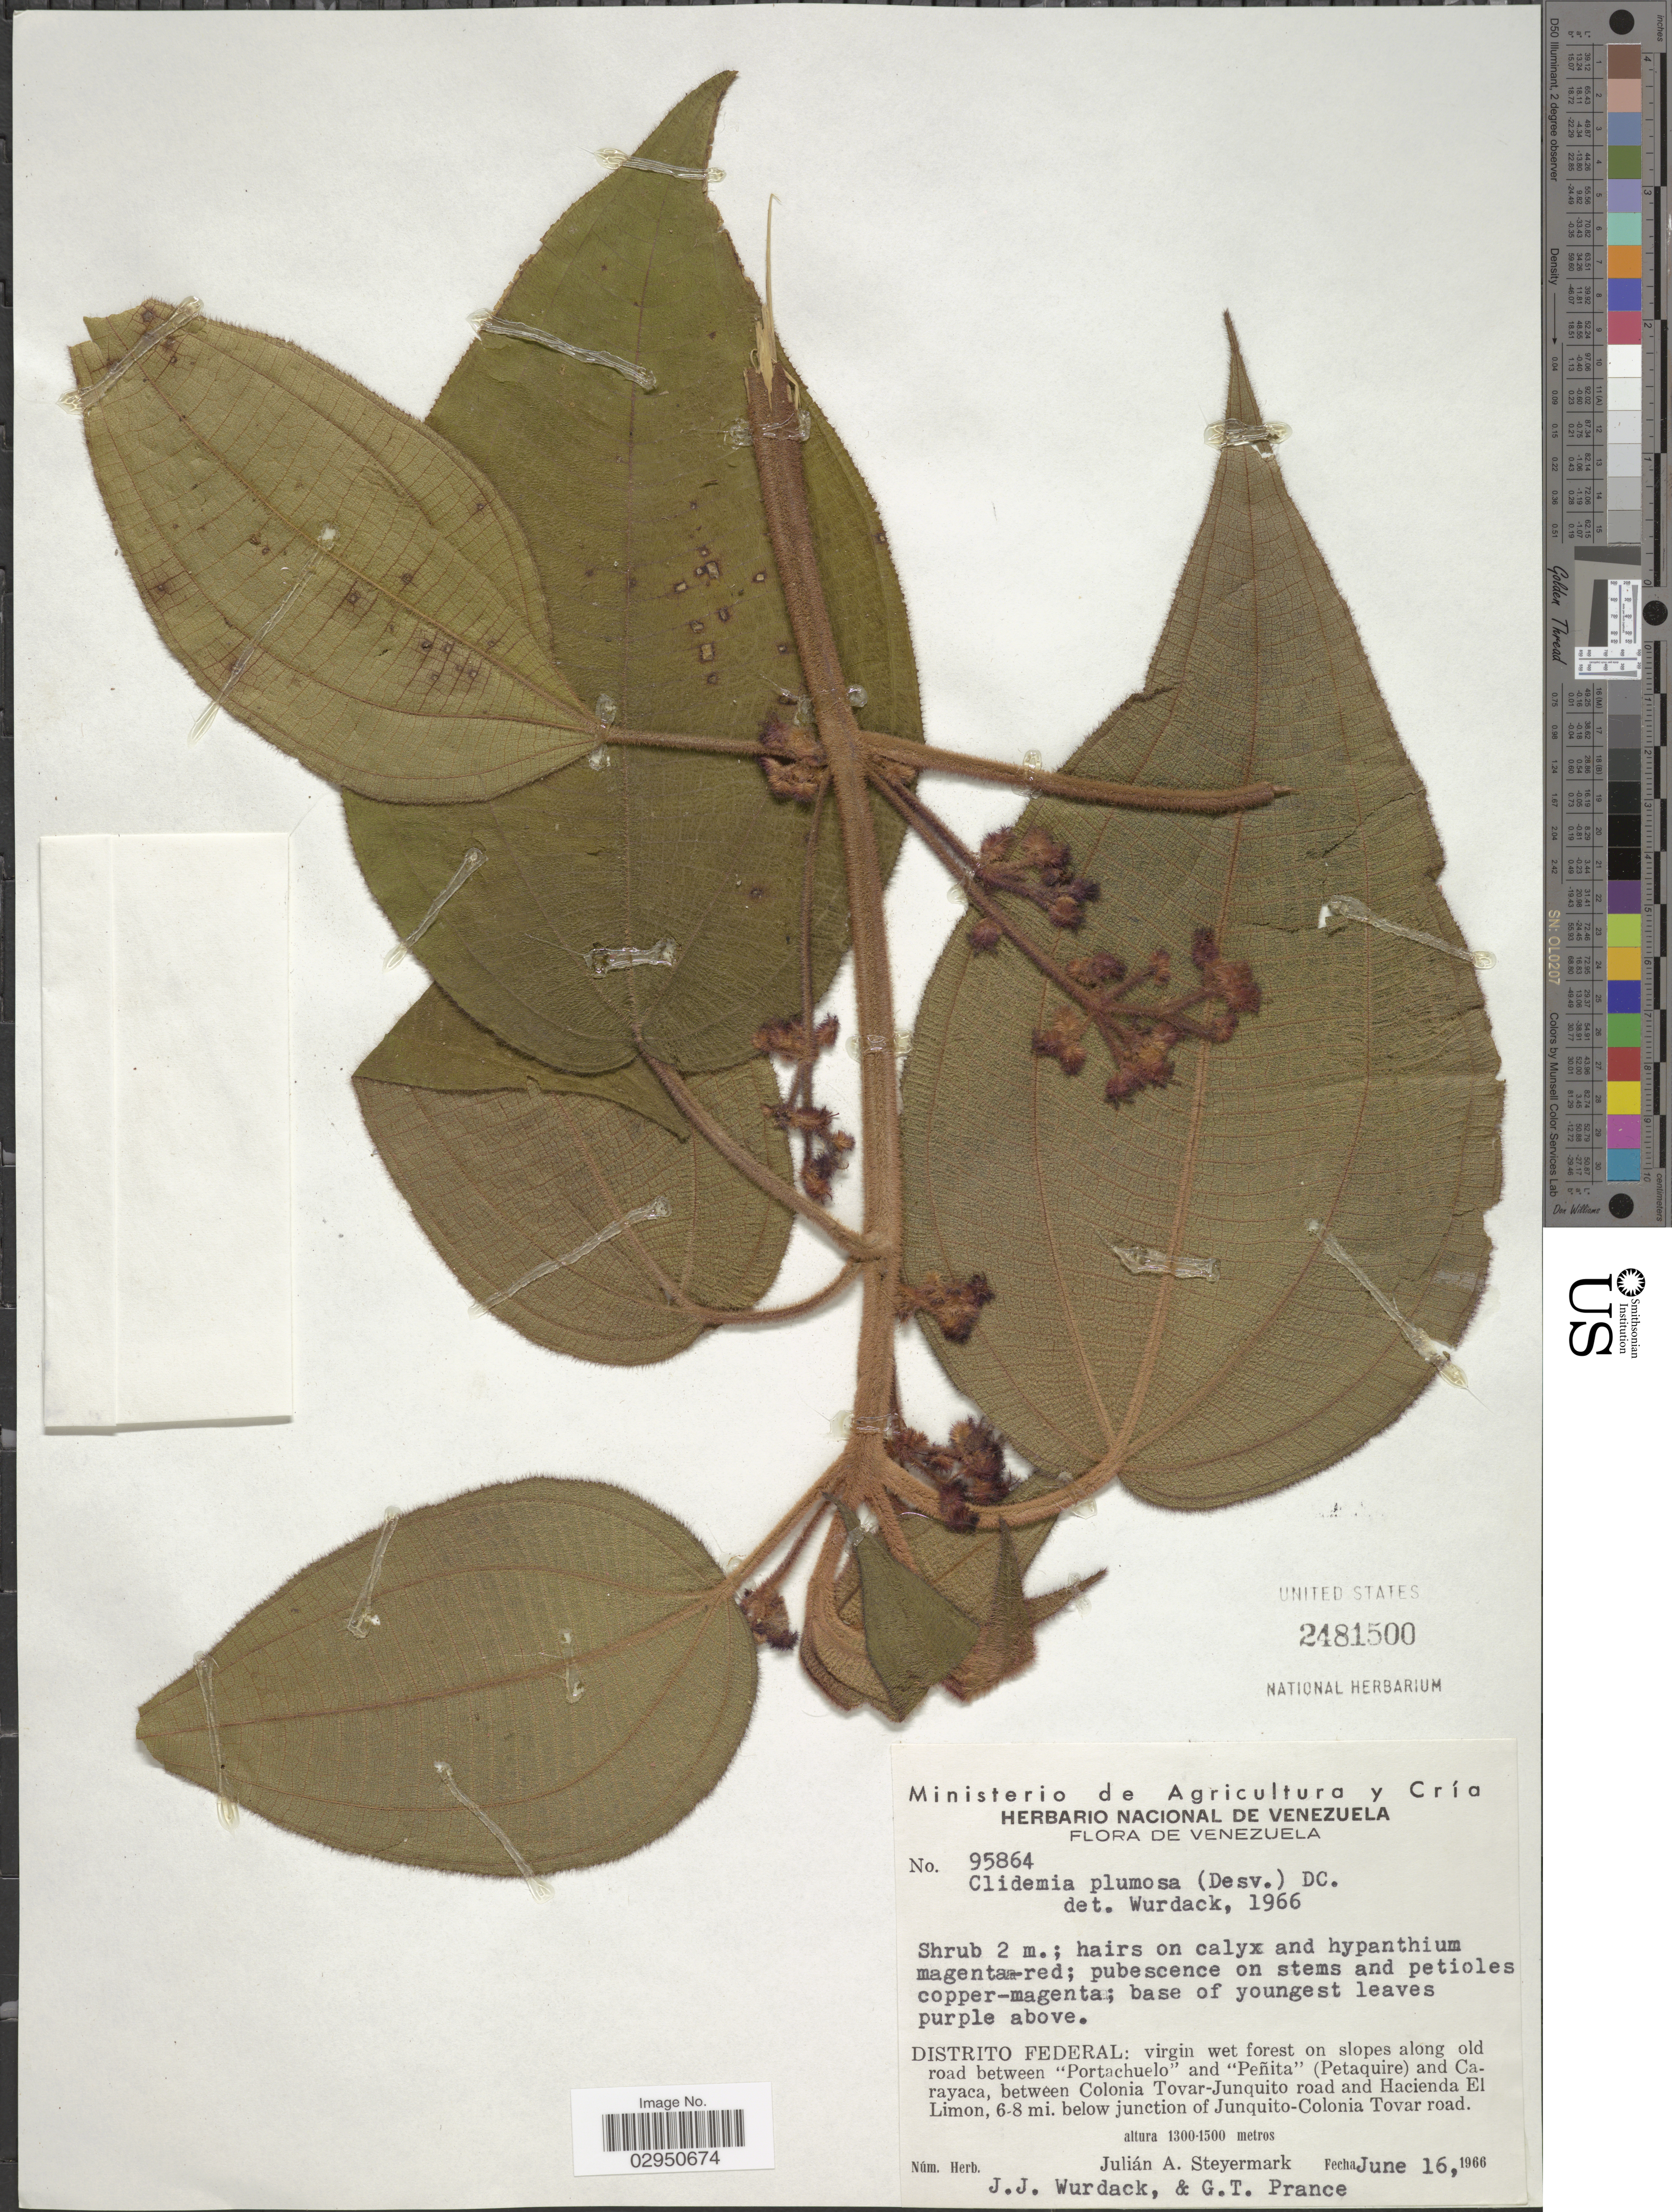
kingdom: Plantae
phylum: Tracheophyta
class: Magnoliopsida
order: Myrtales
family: Melastomataceae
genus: Clidemia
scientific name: Clidemia plumosa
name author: DC.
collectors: J. Steyermark, J. J. Wurdack & G. T. Prance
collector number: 95864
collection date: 1966-06-16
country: Venezuela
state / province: Distrito Federal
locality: Distrito Federal: along old road between "Portachuelo" and "Peñita" (Petaquire) and Carayaca, between Colonia Tovar-Junquito road and Hacienda El Limon, 6-8 mi. below junction of Junquito-Colonia Tovar road.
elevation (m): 1300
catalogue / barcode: US 2481500